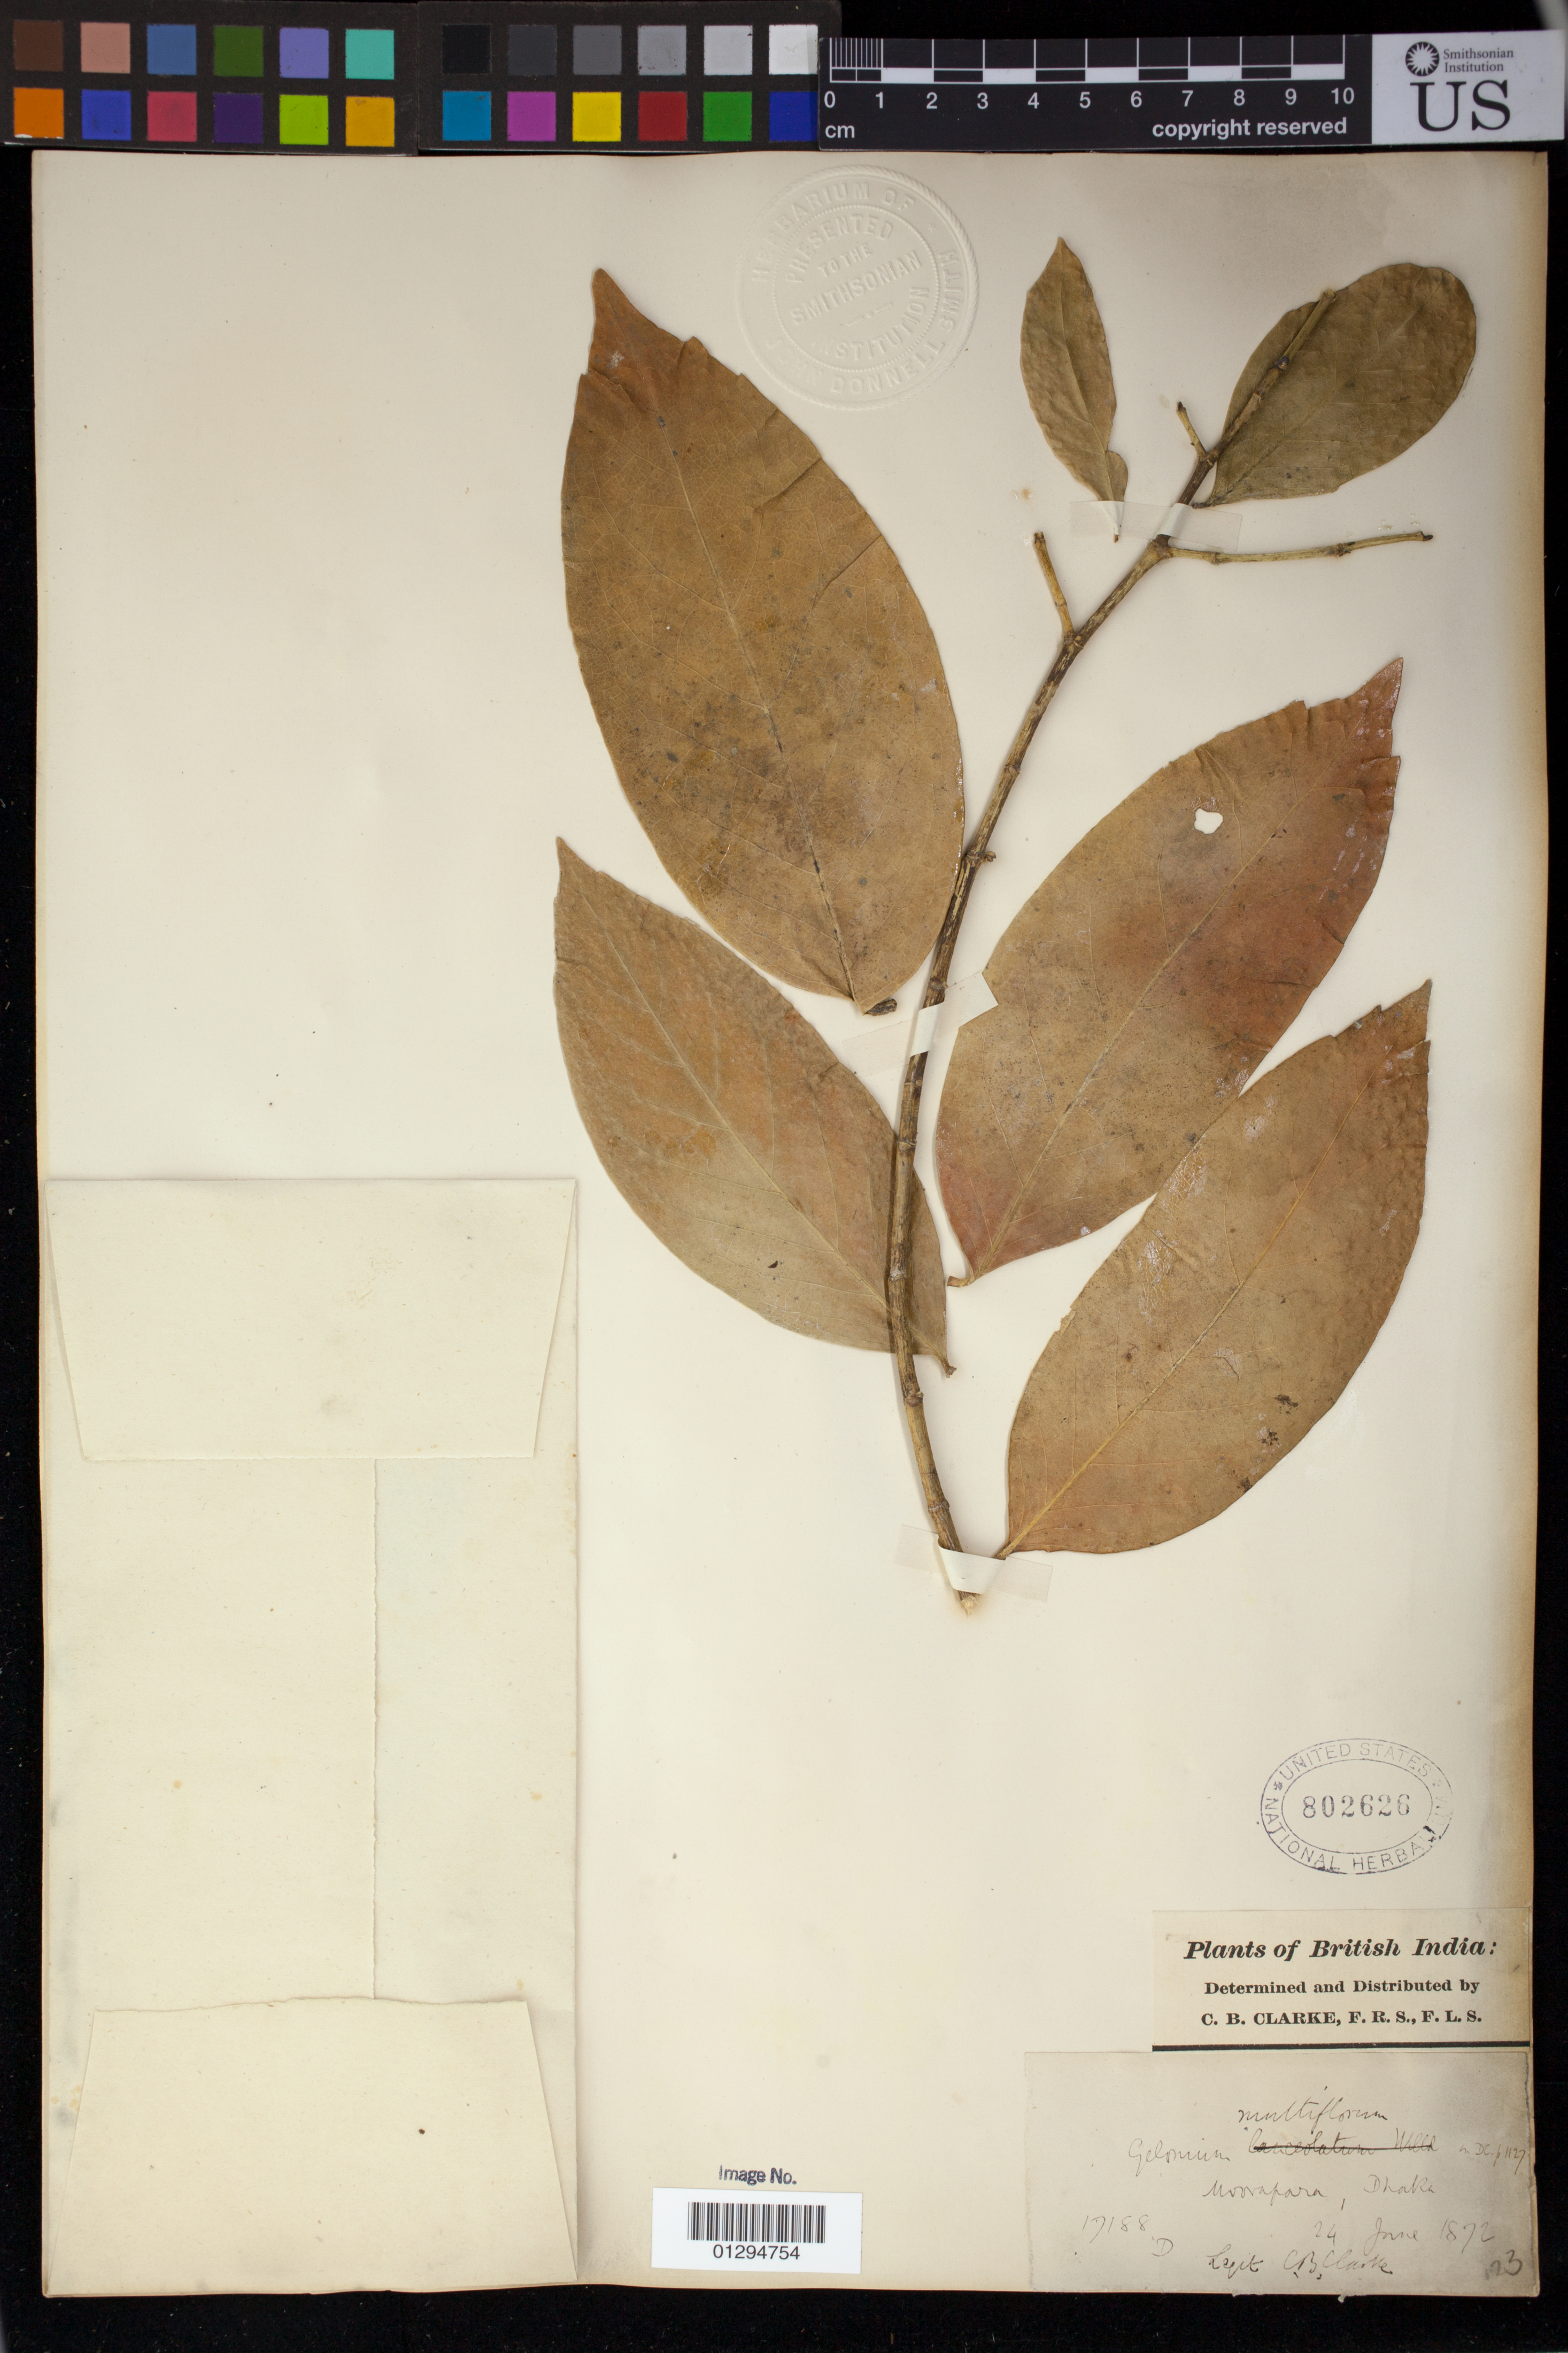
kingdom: Plantae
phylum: Tracheophyta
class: Magnoliopsida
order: Malpighiales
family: Euphorbiaceae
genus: Gelonium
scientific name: Gelonium multiflorum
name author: A. Juss.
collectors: C. B. Clarke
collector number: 17188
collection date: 1872-06-24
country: Bangladesh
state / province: Dhaka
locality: Nowapara [Noapara] British India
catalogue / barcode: US 802626